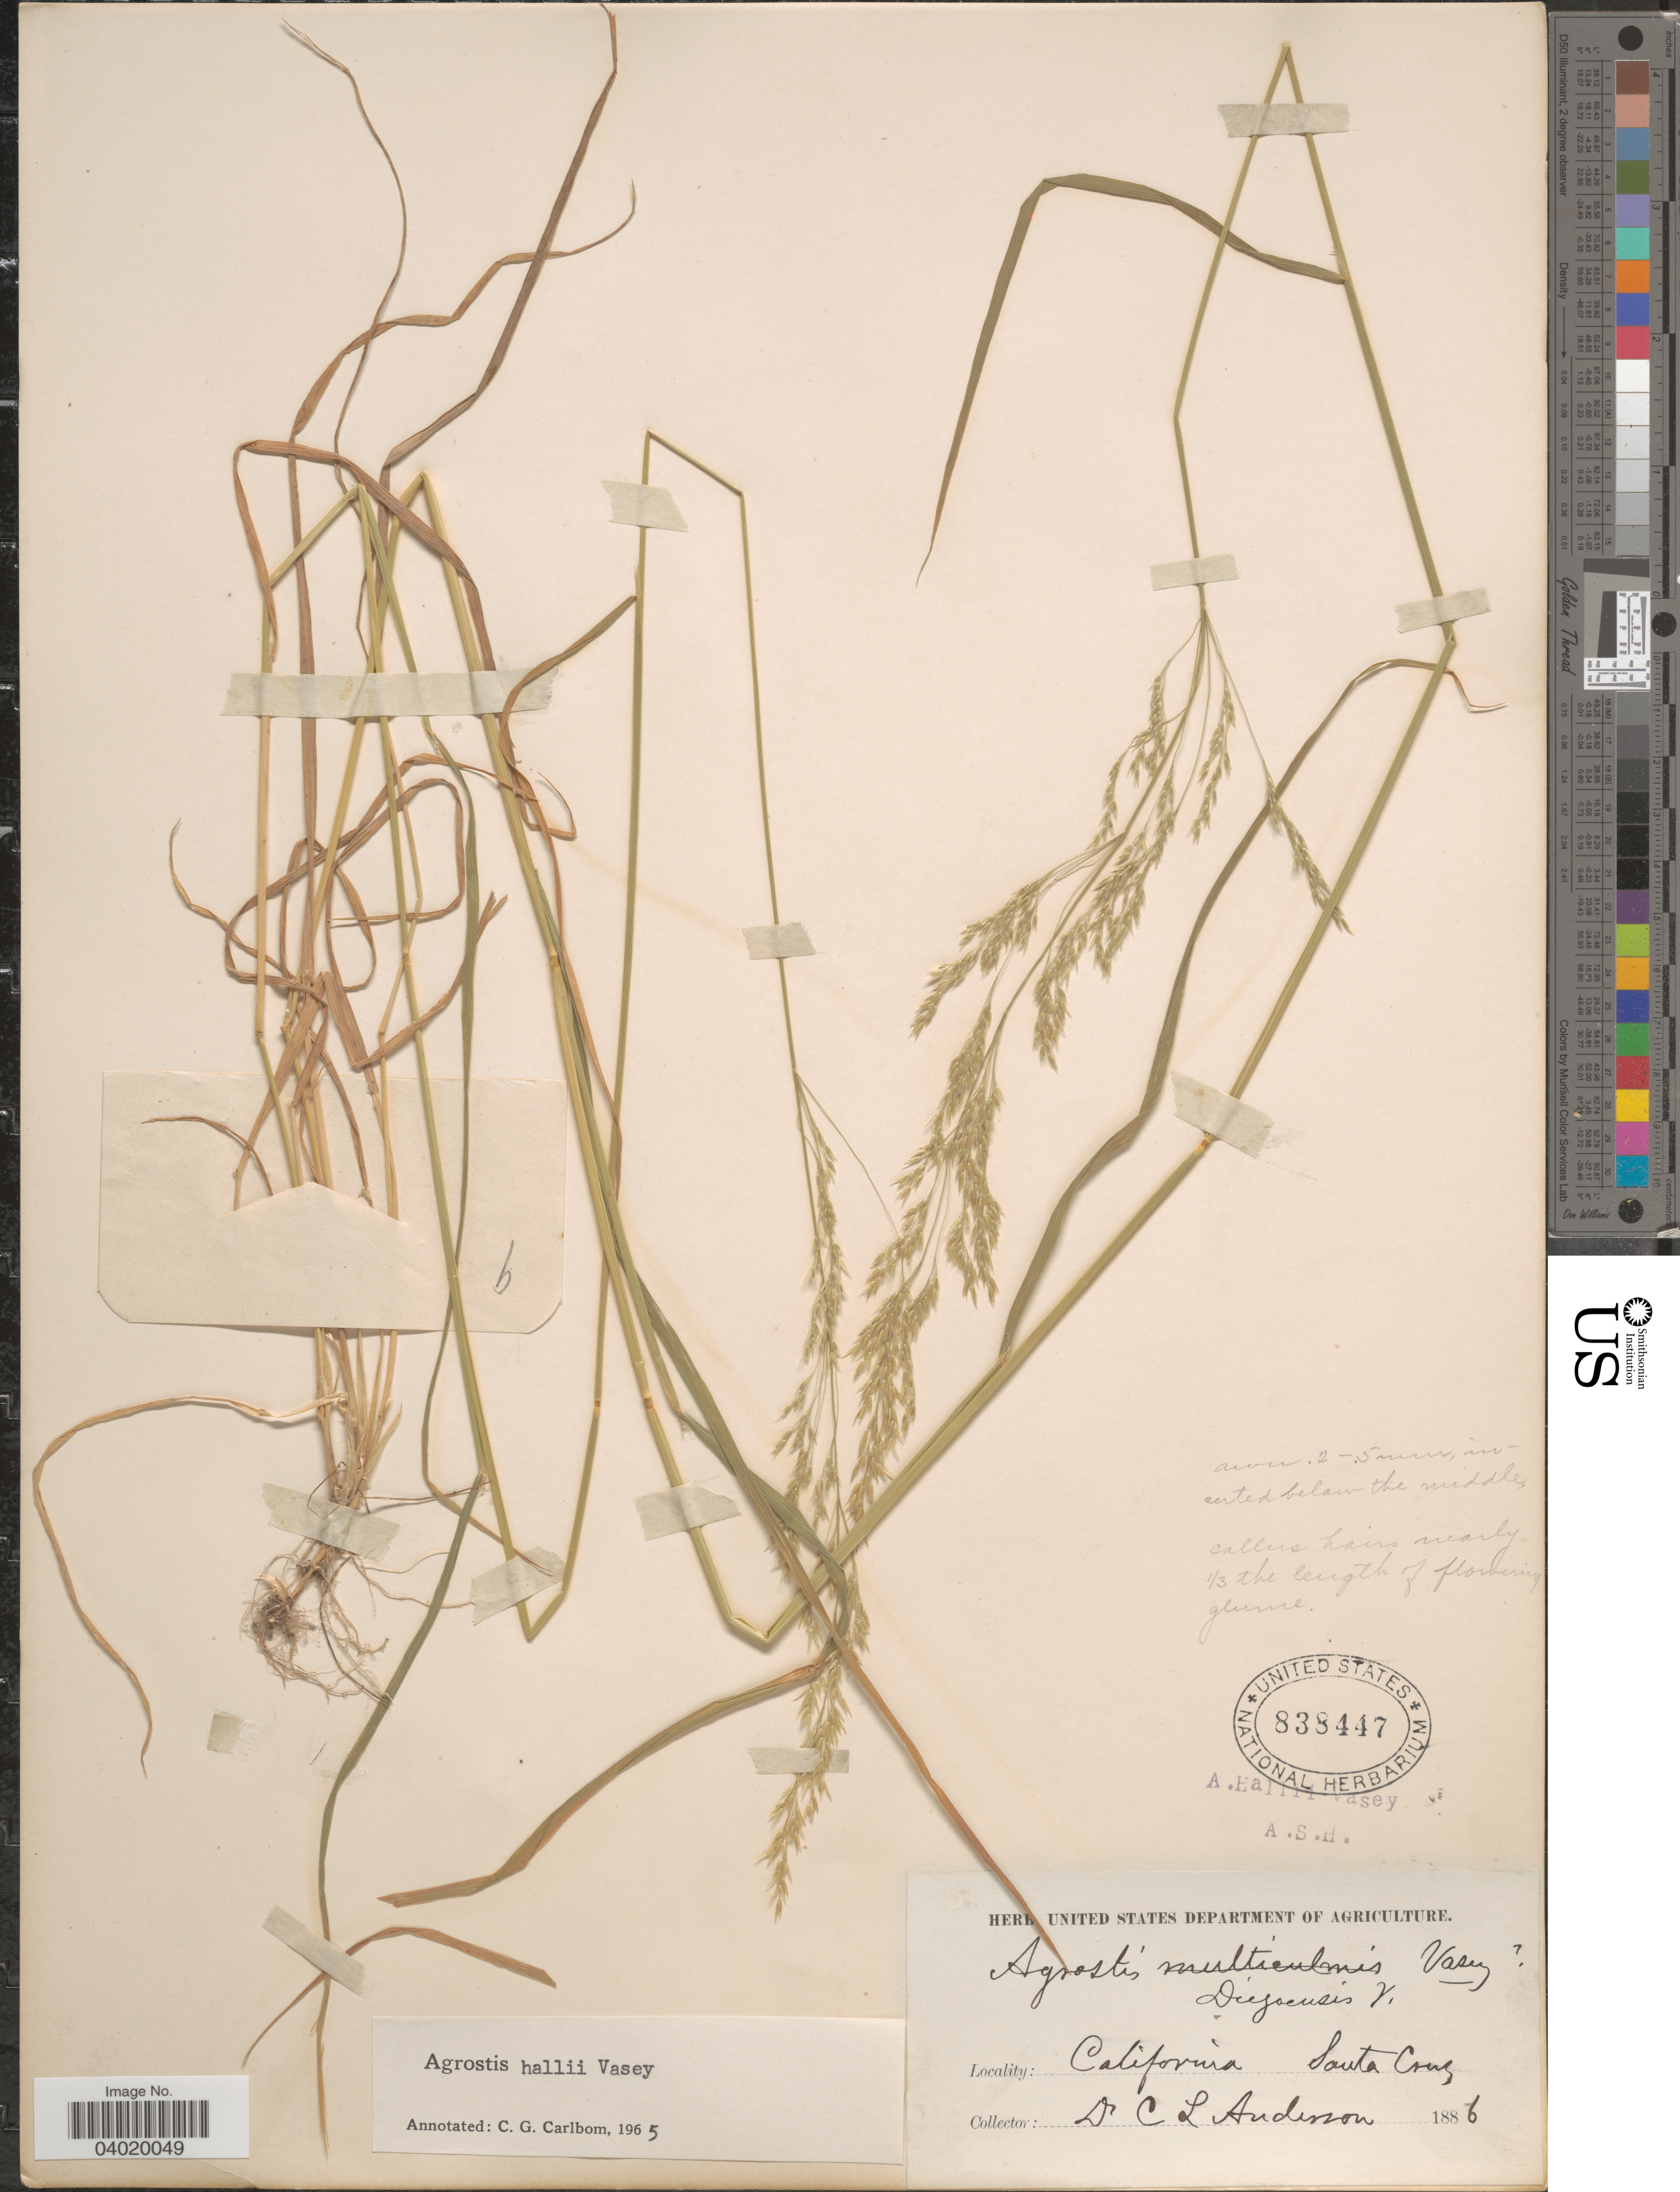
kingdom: Plantae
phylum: Tracheophyta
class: Liliopsida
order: Poales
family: Poaceae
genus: Agrostis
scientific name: Agrostis hallii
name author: Vasey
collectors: C. L. Anderson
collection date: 1886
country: United States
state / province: California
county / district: Santa Cruz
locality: Santa Cruz.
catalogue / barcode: US 838447